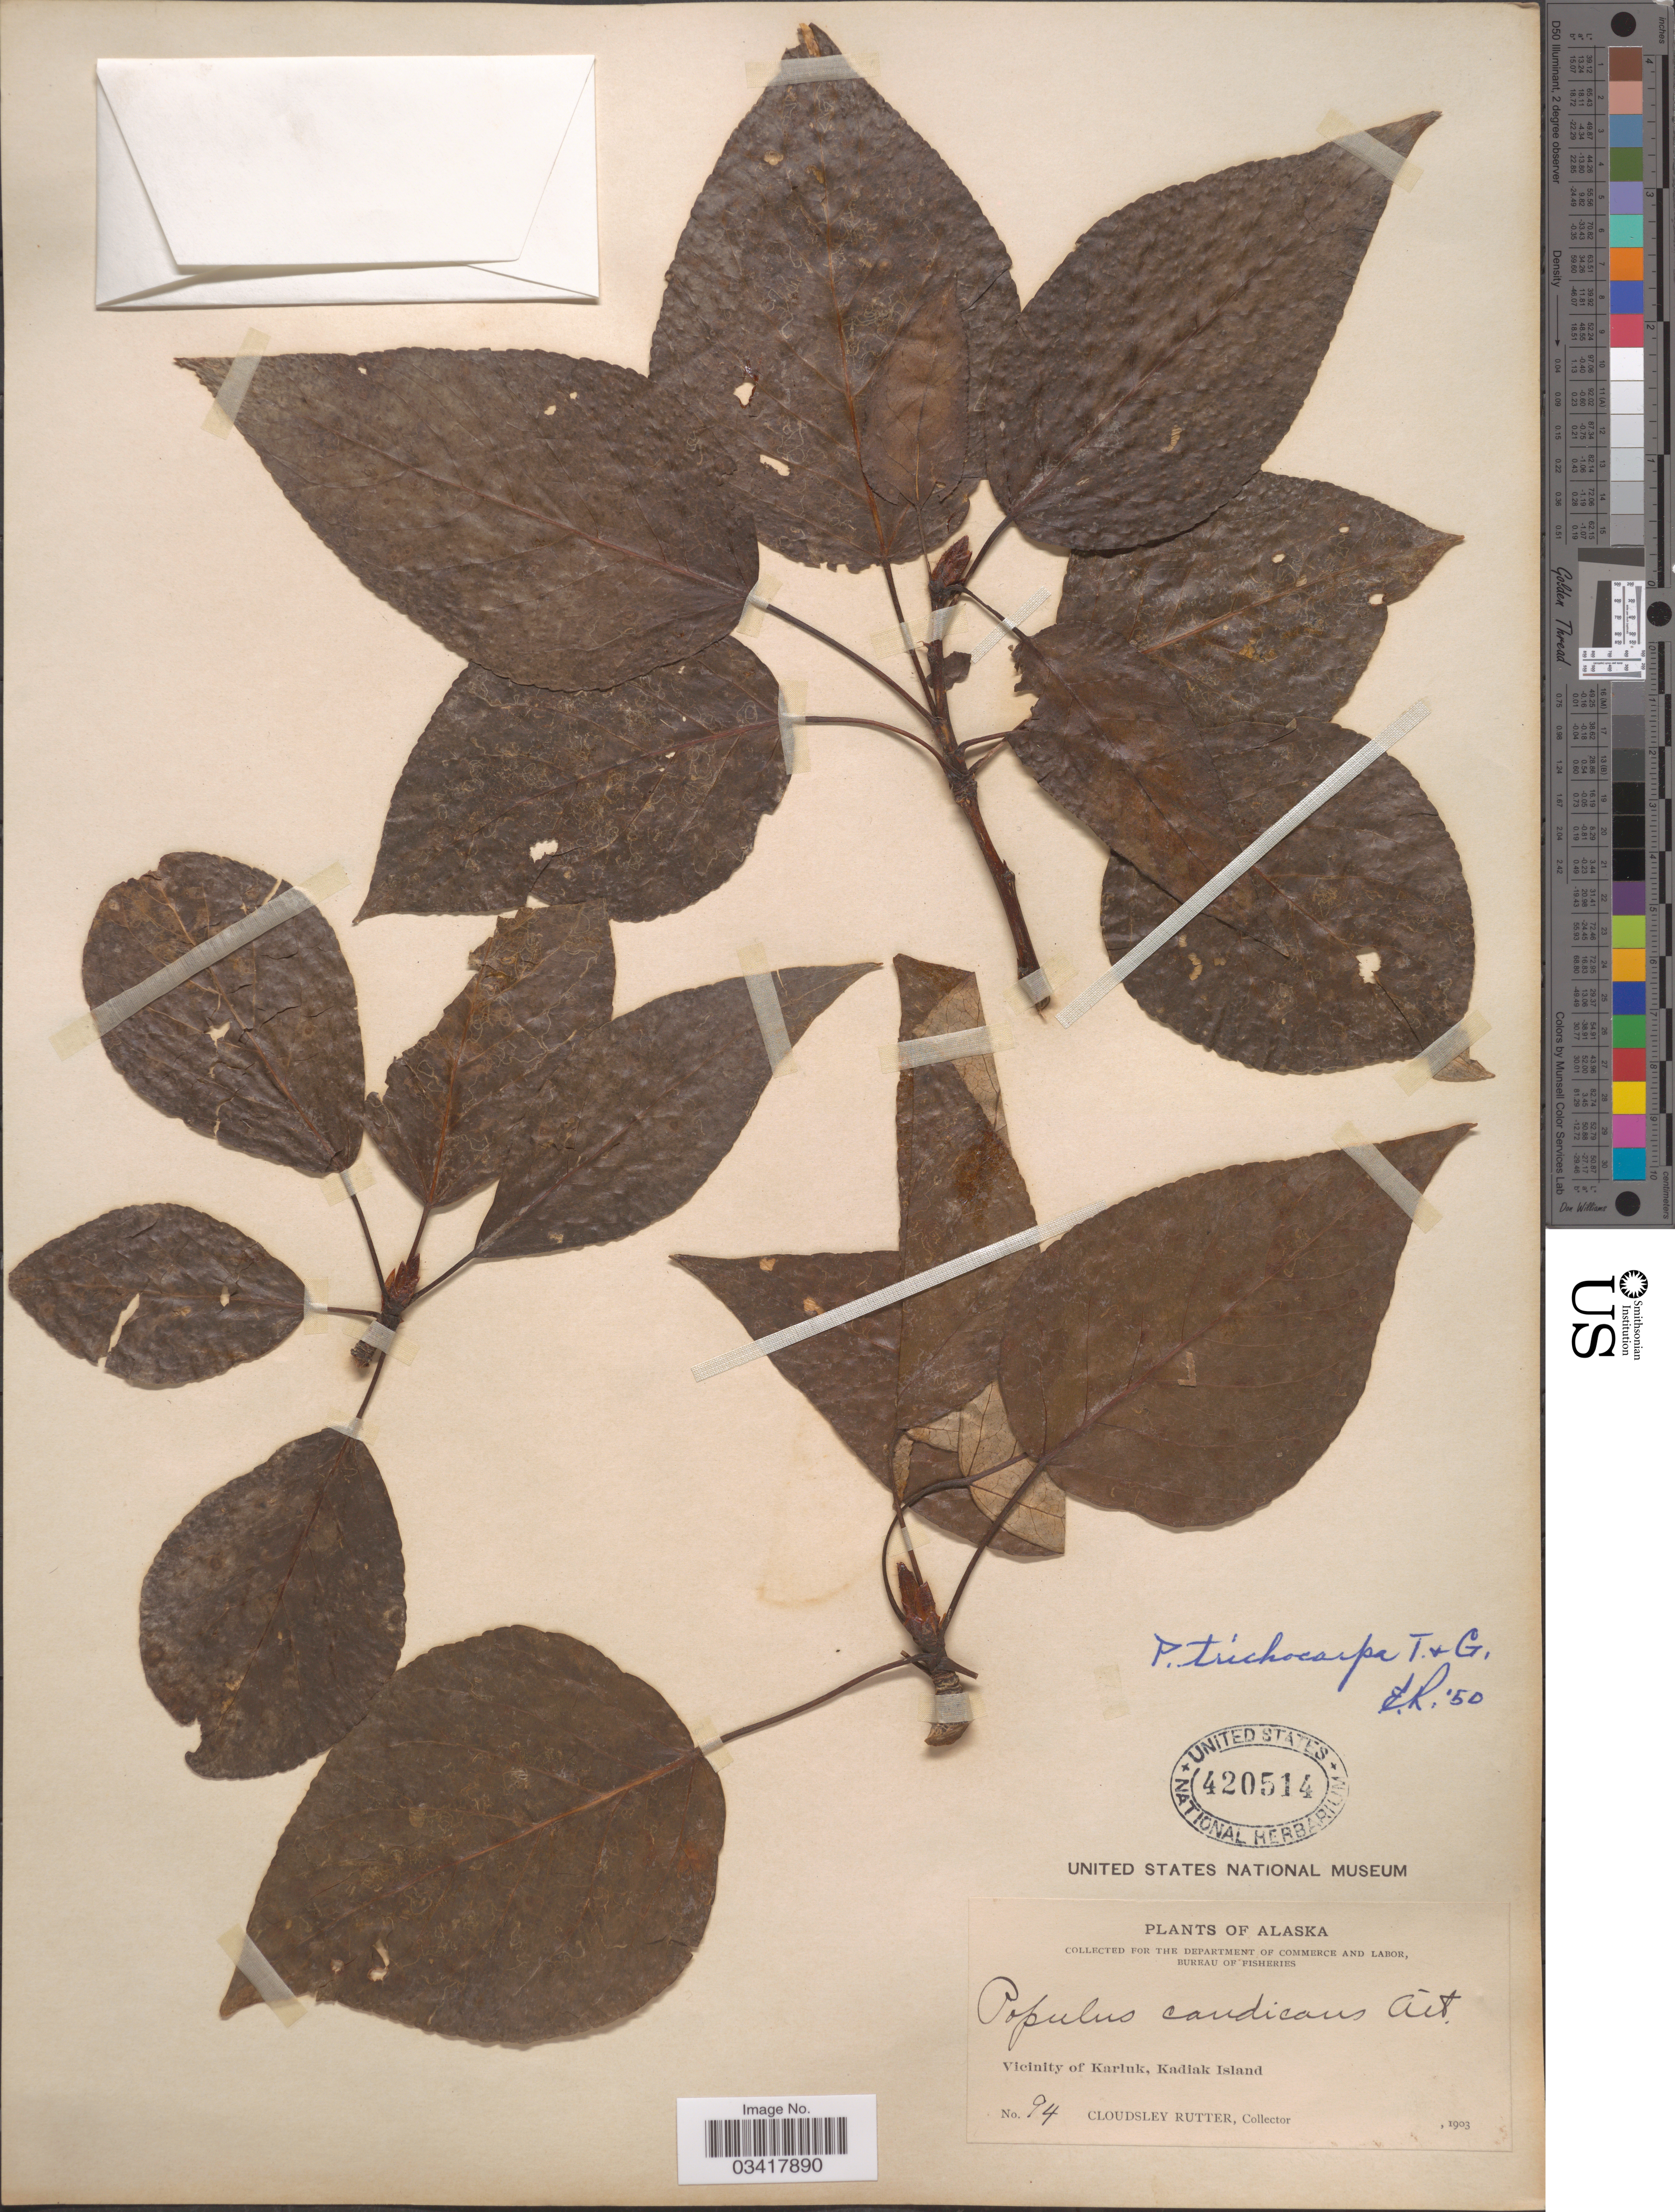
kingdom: Plantae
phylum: Tracheophyta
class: Magnoliopsida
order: Malpighiales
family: Salicaceae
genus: Populus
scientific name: Populus trichocarpa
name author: Torr. & A. Gray ex W. Hook.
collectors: C. Rutter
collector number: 94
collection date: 1903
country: United States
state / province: Alaska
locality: Vicinity of Karluk, Kadiak Island.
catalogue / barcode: US 420514